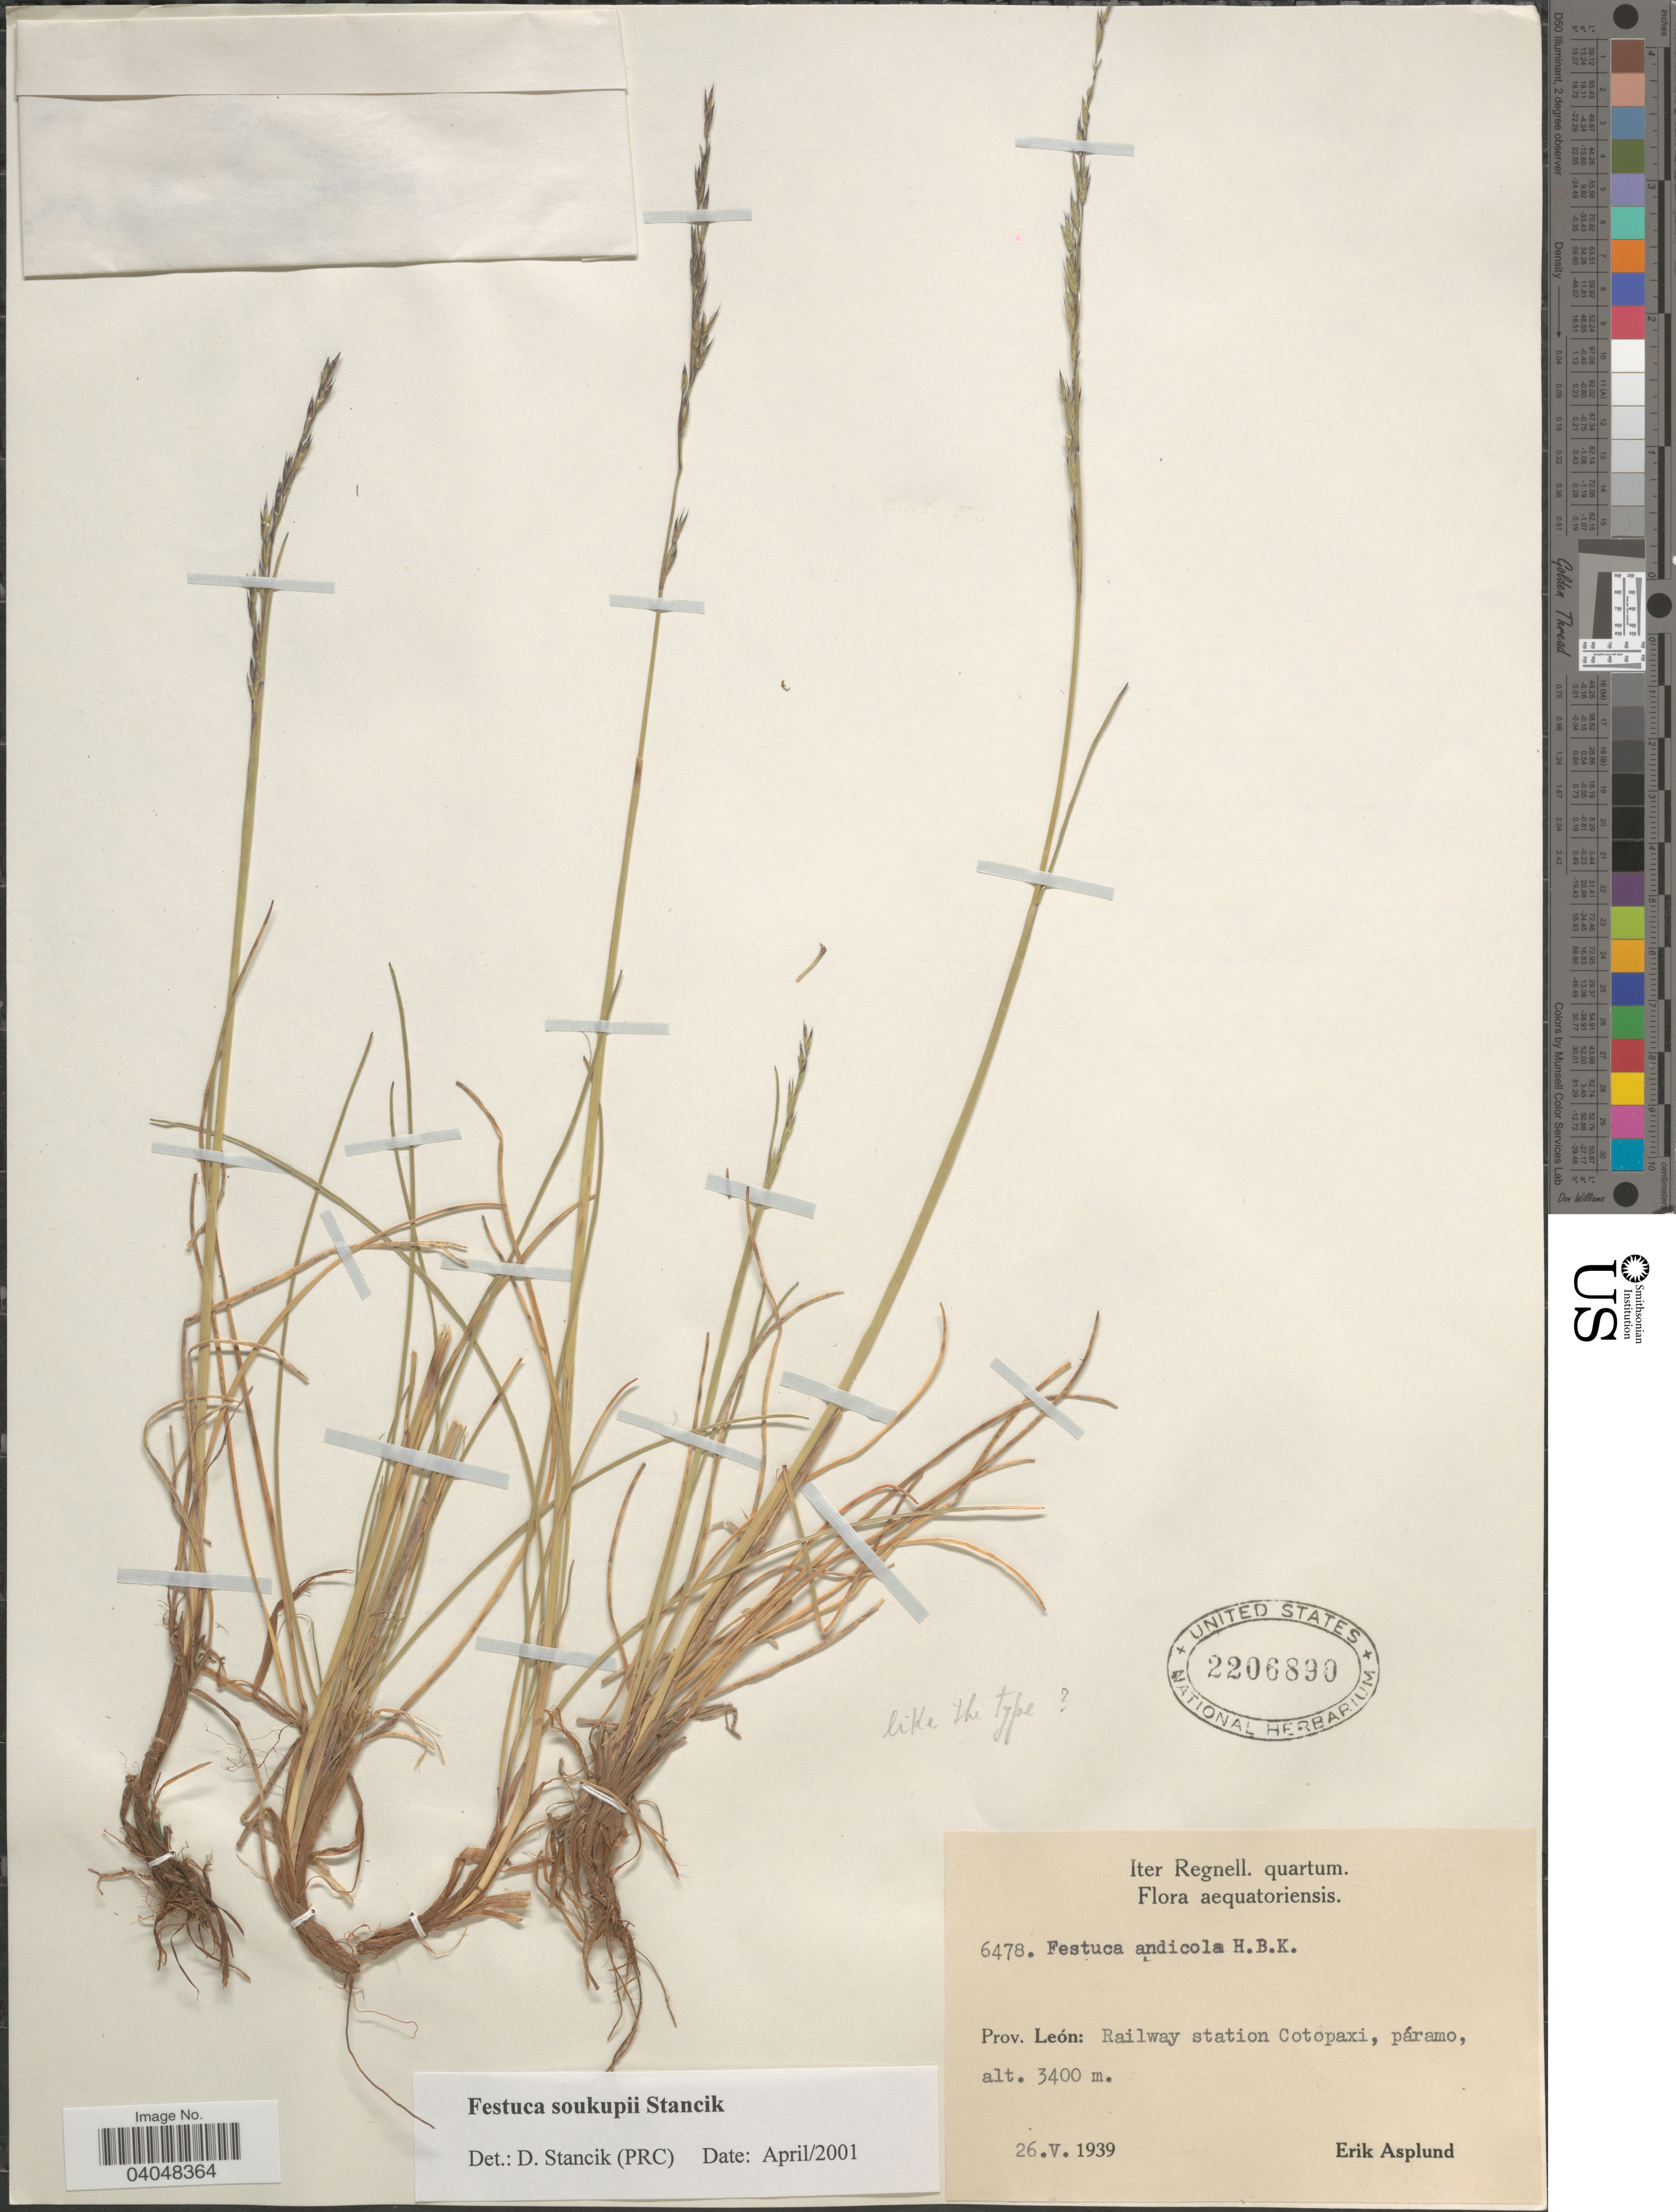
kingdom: Plantae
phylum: Tracheophyta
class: Liliopsida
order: Poales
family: Poaceae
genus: Festuca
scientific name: Festuca soukupii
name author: Stancik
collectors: E. Asplund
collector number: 6478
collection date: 1939-05-26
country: Ecuador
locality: Aequatoriensis. Prov. León: Railway station Cotopaxi.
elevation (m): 3400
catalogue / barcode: US 2206890